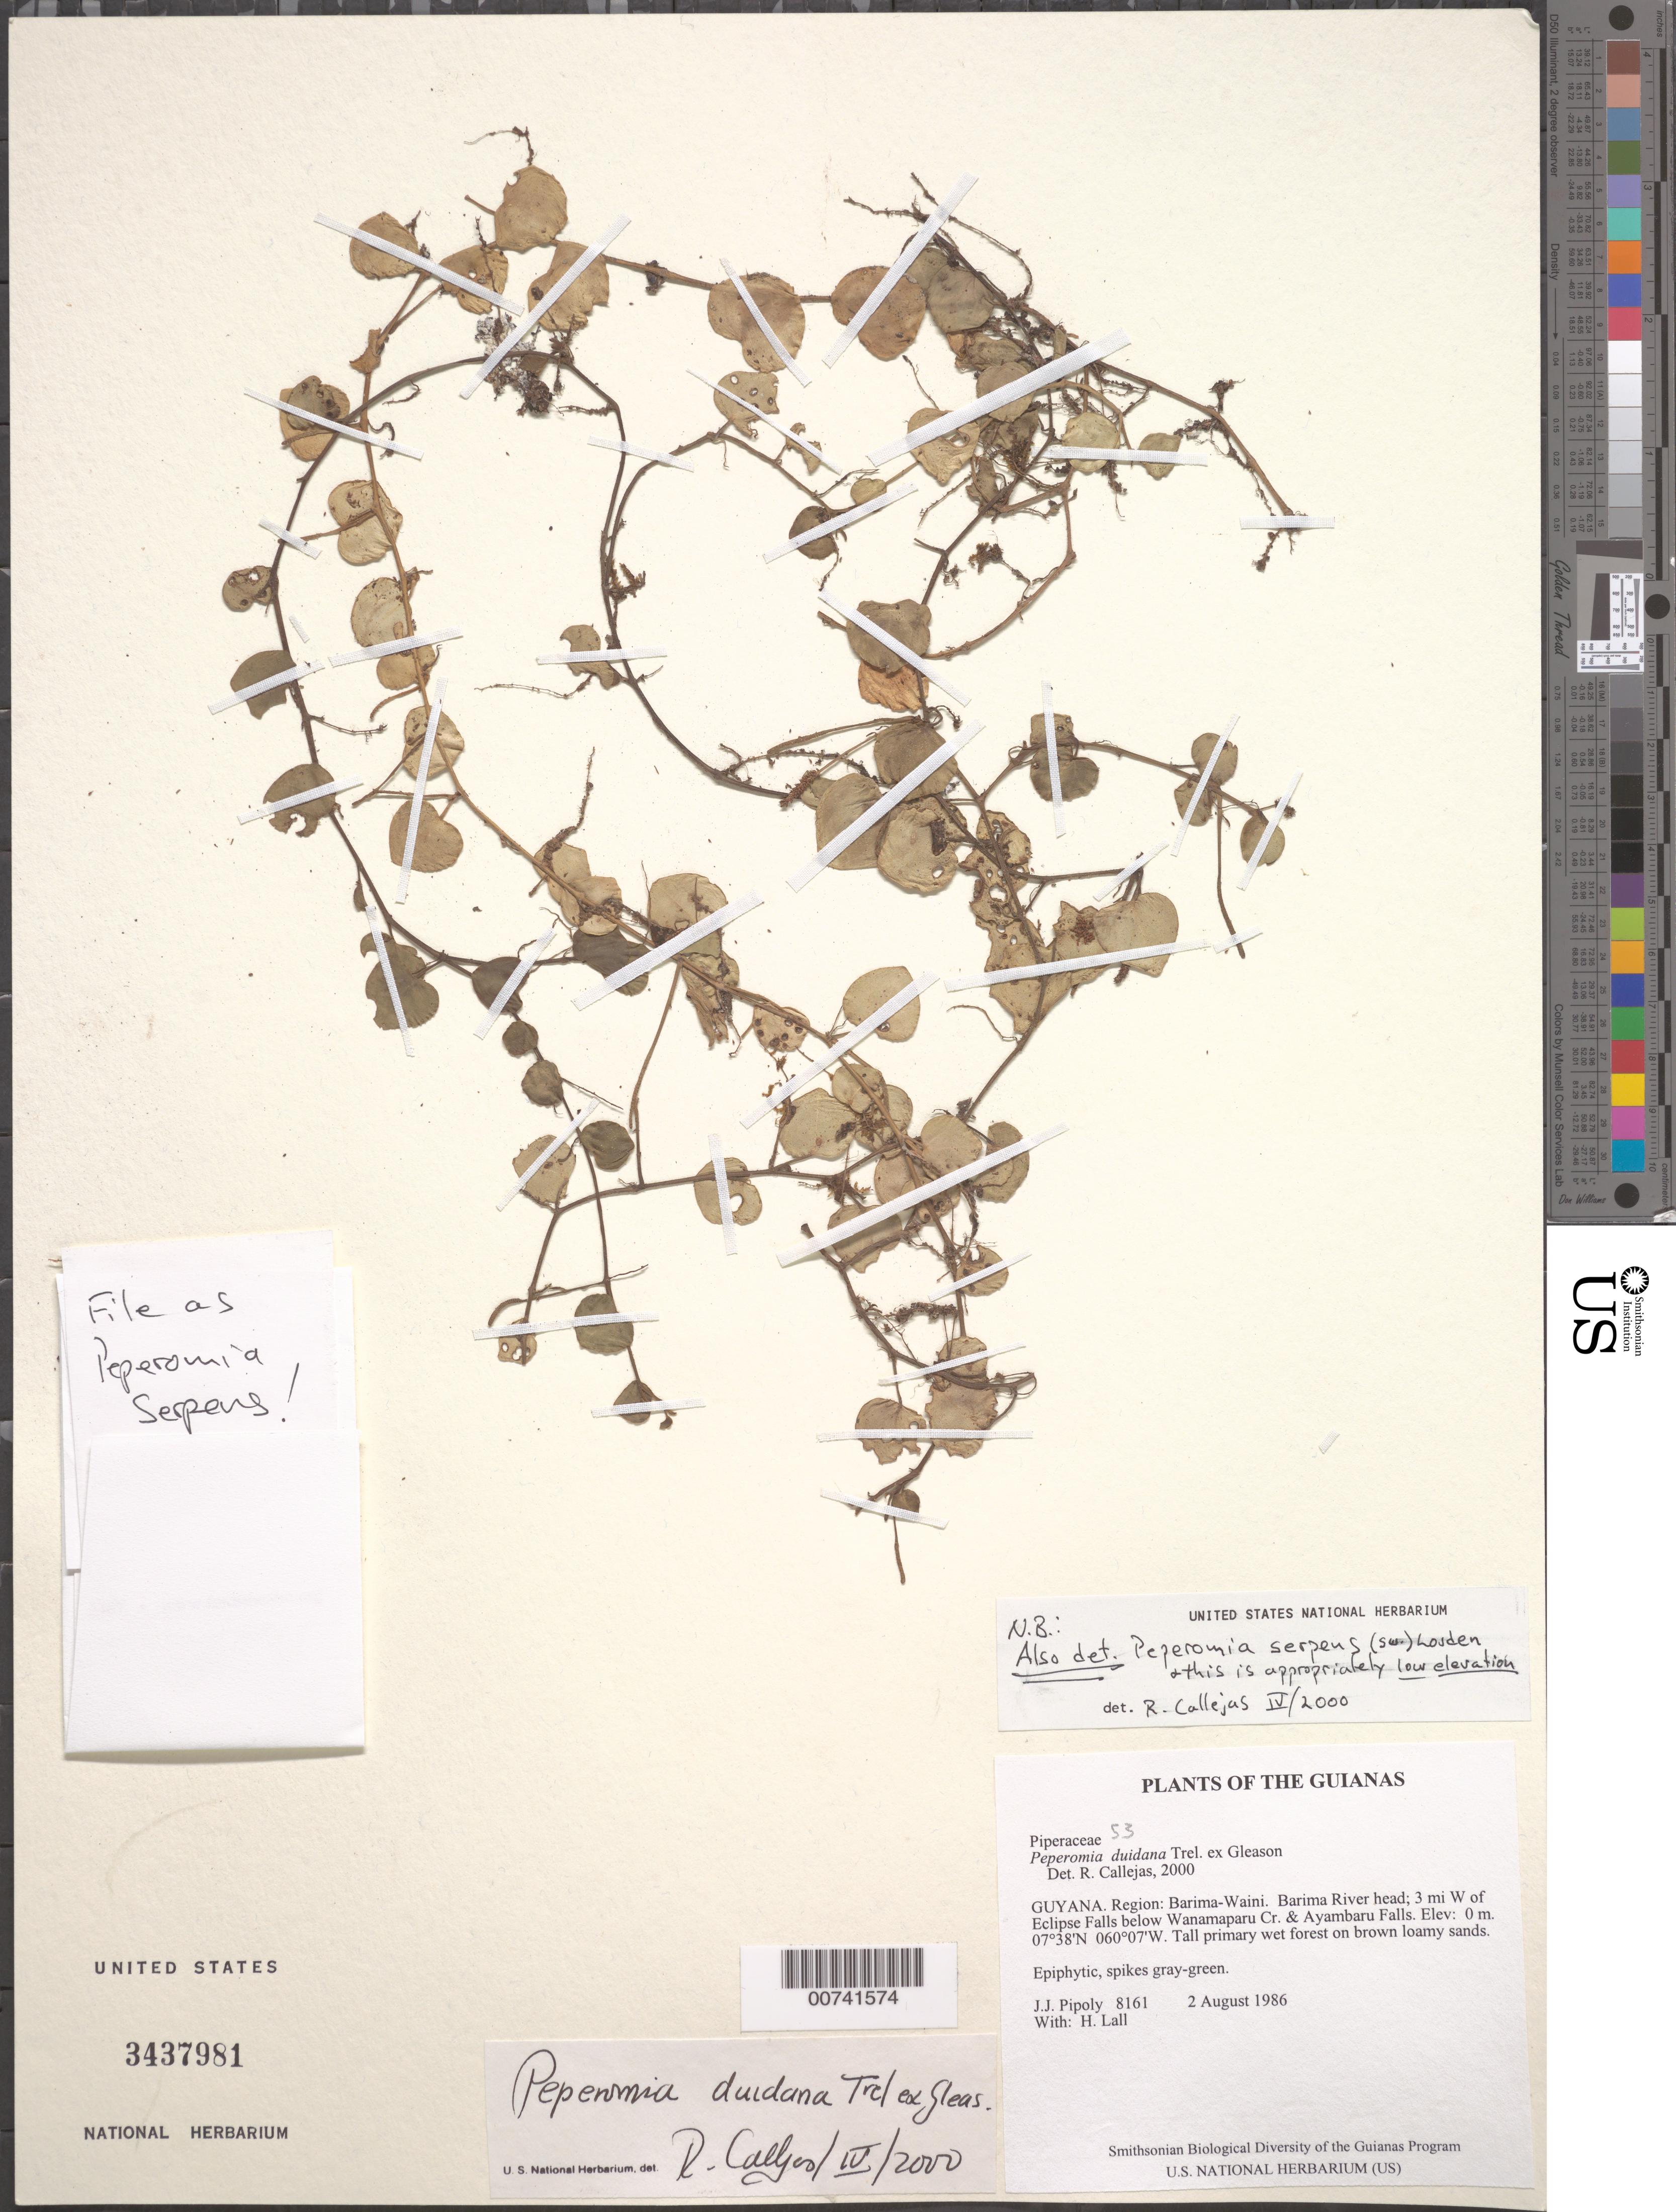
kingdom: Plantae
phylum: Tracheophyta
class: Magnoliopsida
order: Piperales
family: Piperaceae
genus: Peperomia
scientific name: Peperomia duidana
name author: Trel. ex Gleason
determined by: Callejas, Ricardo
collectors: J. J. Pipoly & H. Lall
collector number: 8161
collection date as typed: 2 August 1986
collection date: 1986-08-02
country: Guyana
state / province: Barima-Waini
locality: Barima River head; 3 mi W of Eclipse Falls below Wanamaparu Cr. & Ayambaru Falls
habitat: Tall primary wet forest on brown loamy sands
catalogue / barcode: US 3437981